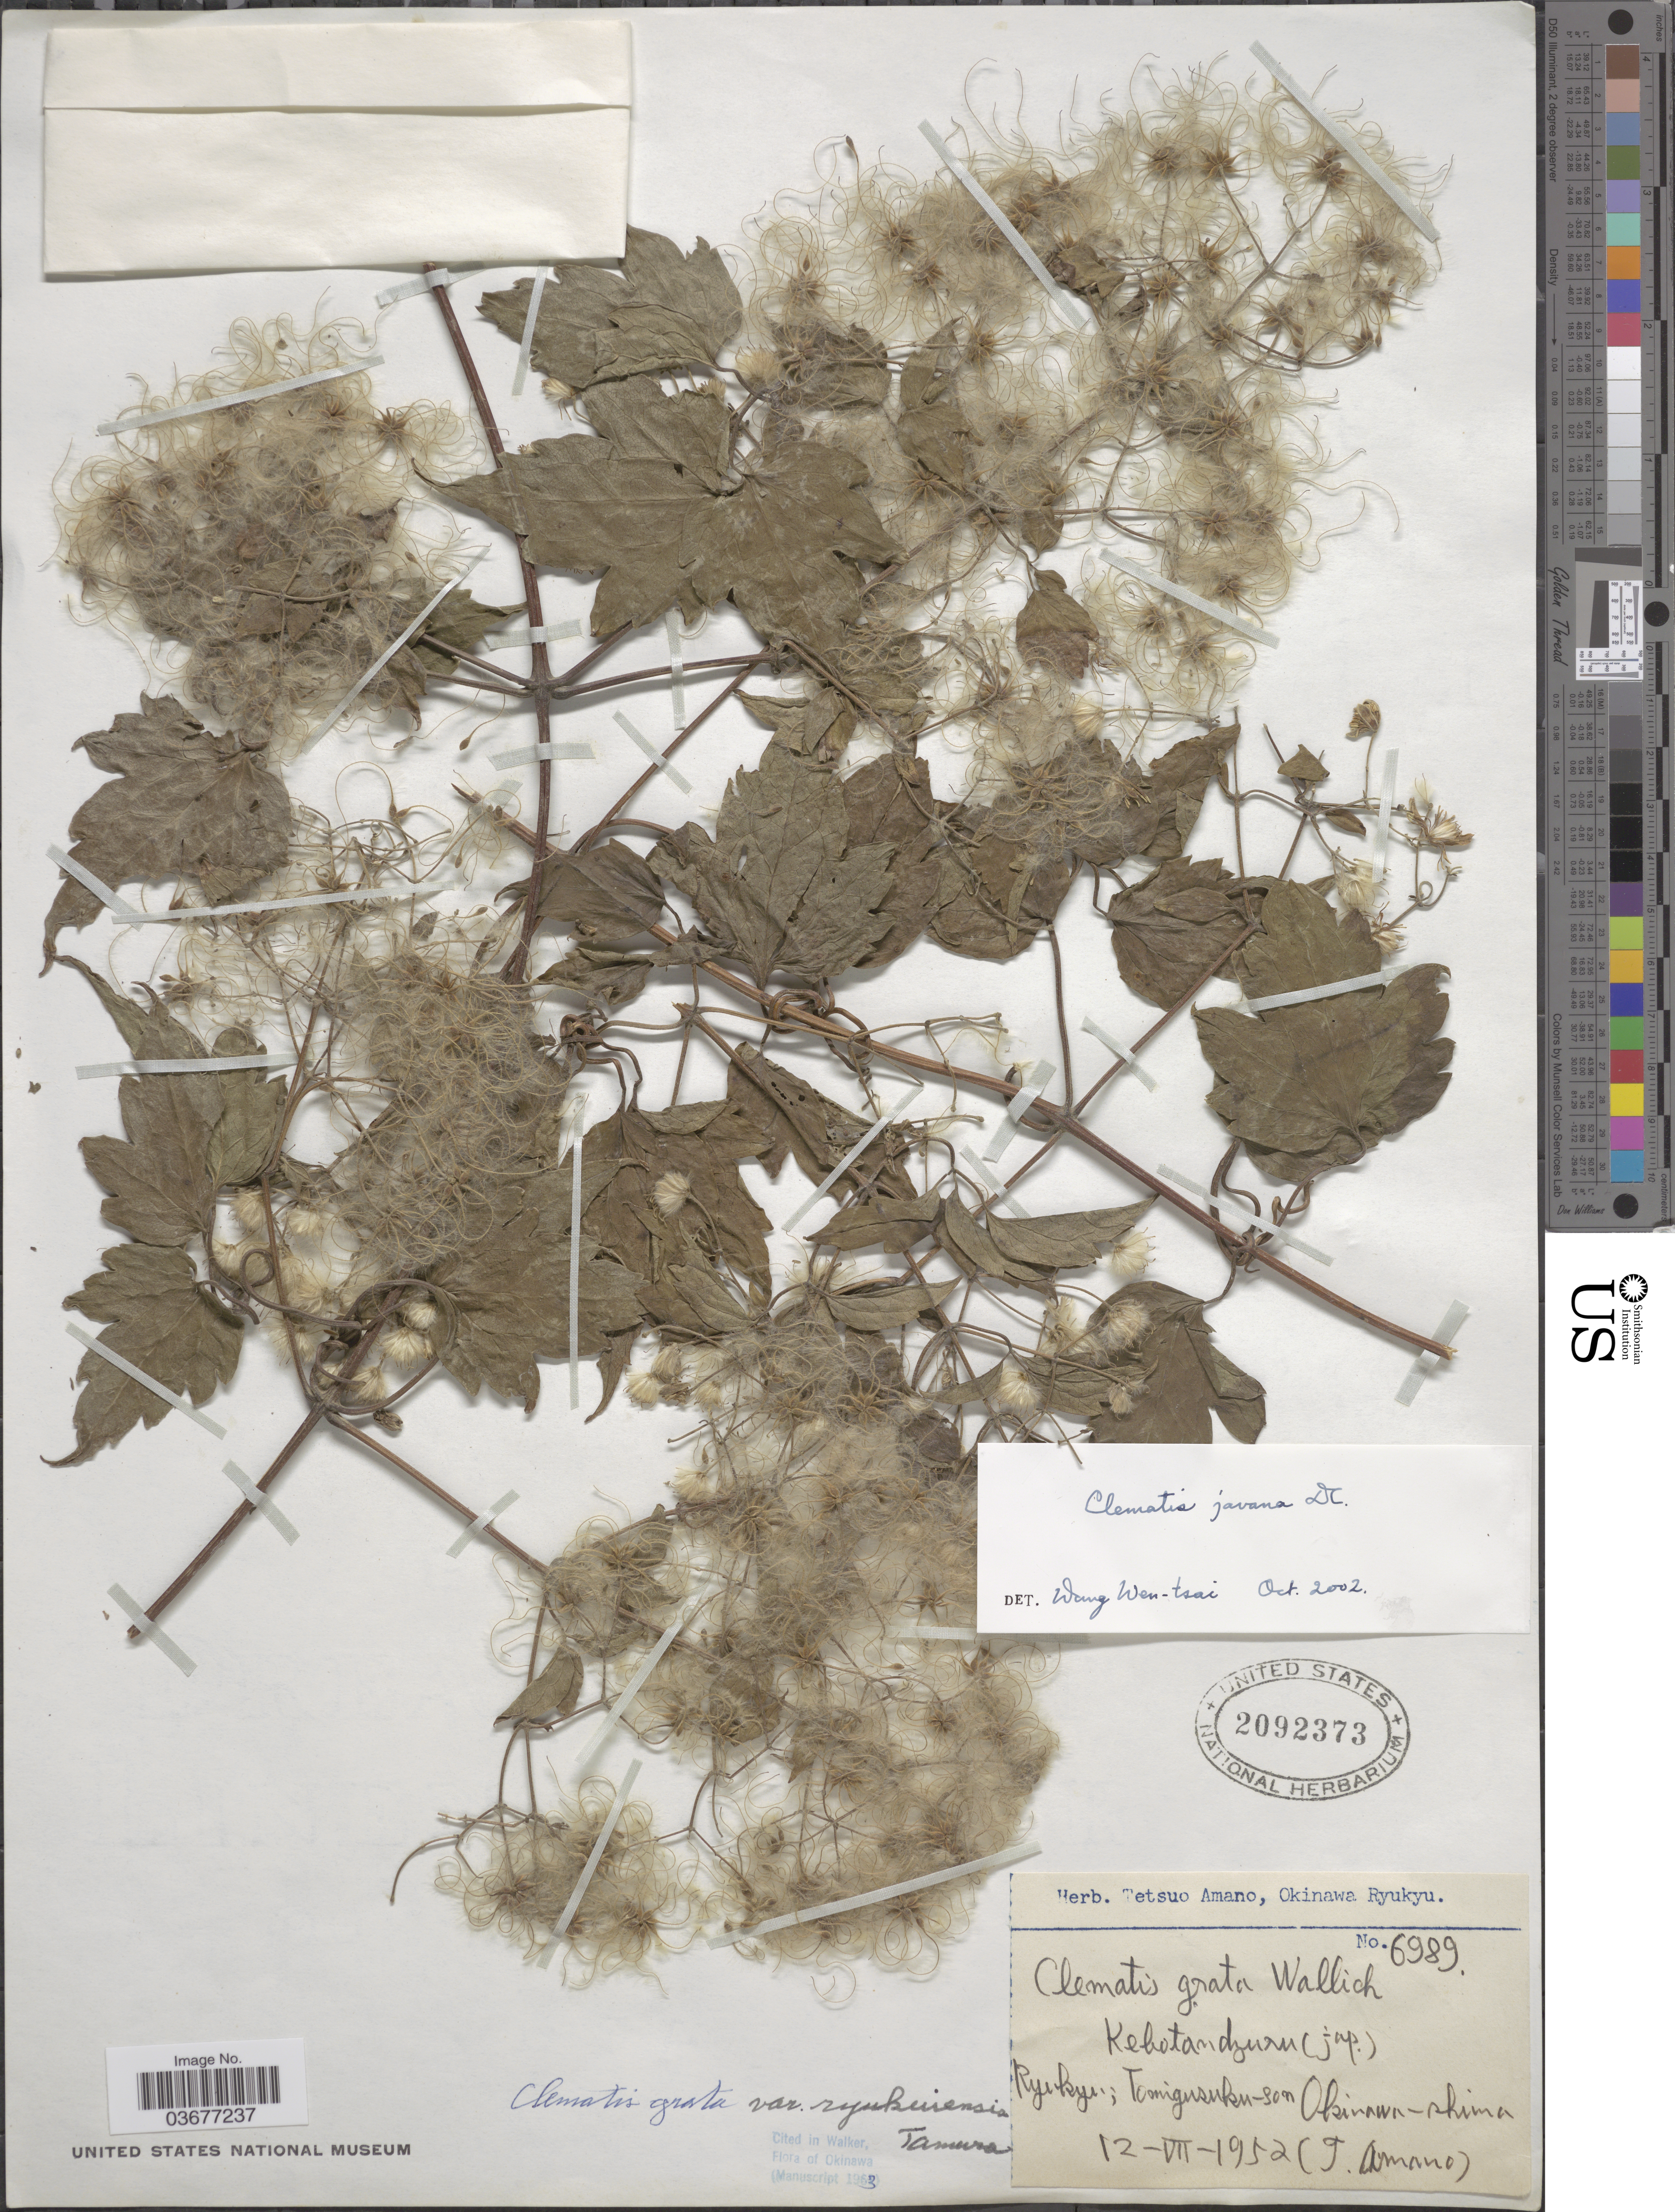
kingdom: Plantae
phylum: Tracheophyta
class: Magnoliopsida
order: Ranunculales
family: Ranunculaceae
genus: Clematis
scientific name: Clematis javana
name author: DC.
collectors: T. Amano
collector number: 6989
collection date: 1952-07-12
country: Japan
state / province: Okinawa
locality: Ryukyu: Tomigsuku-son Okinawa-shima.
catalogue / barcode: US 2092373